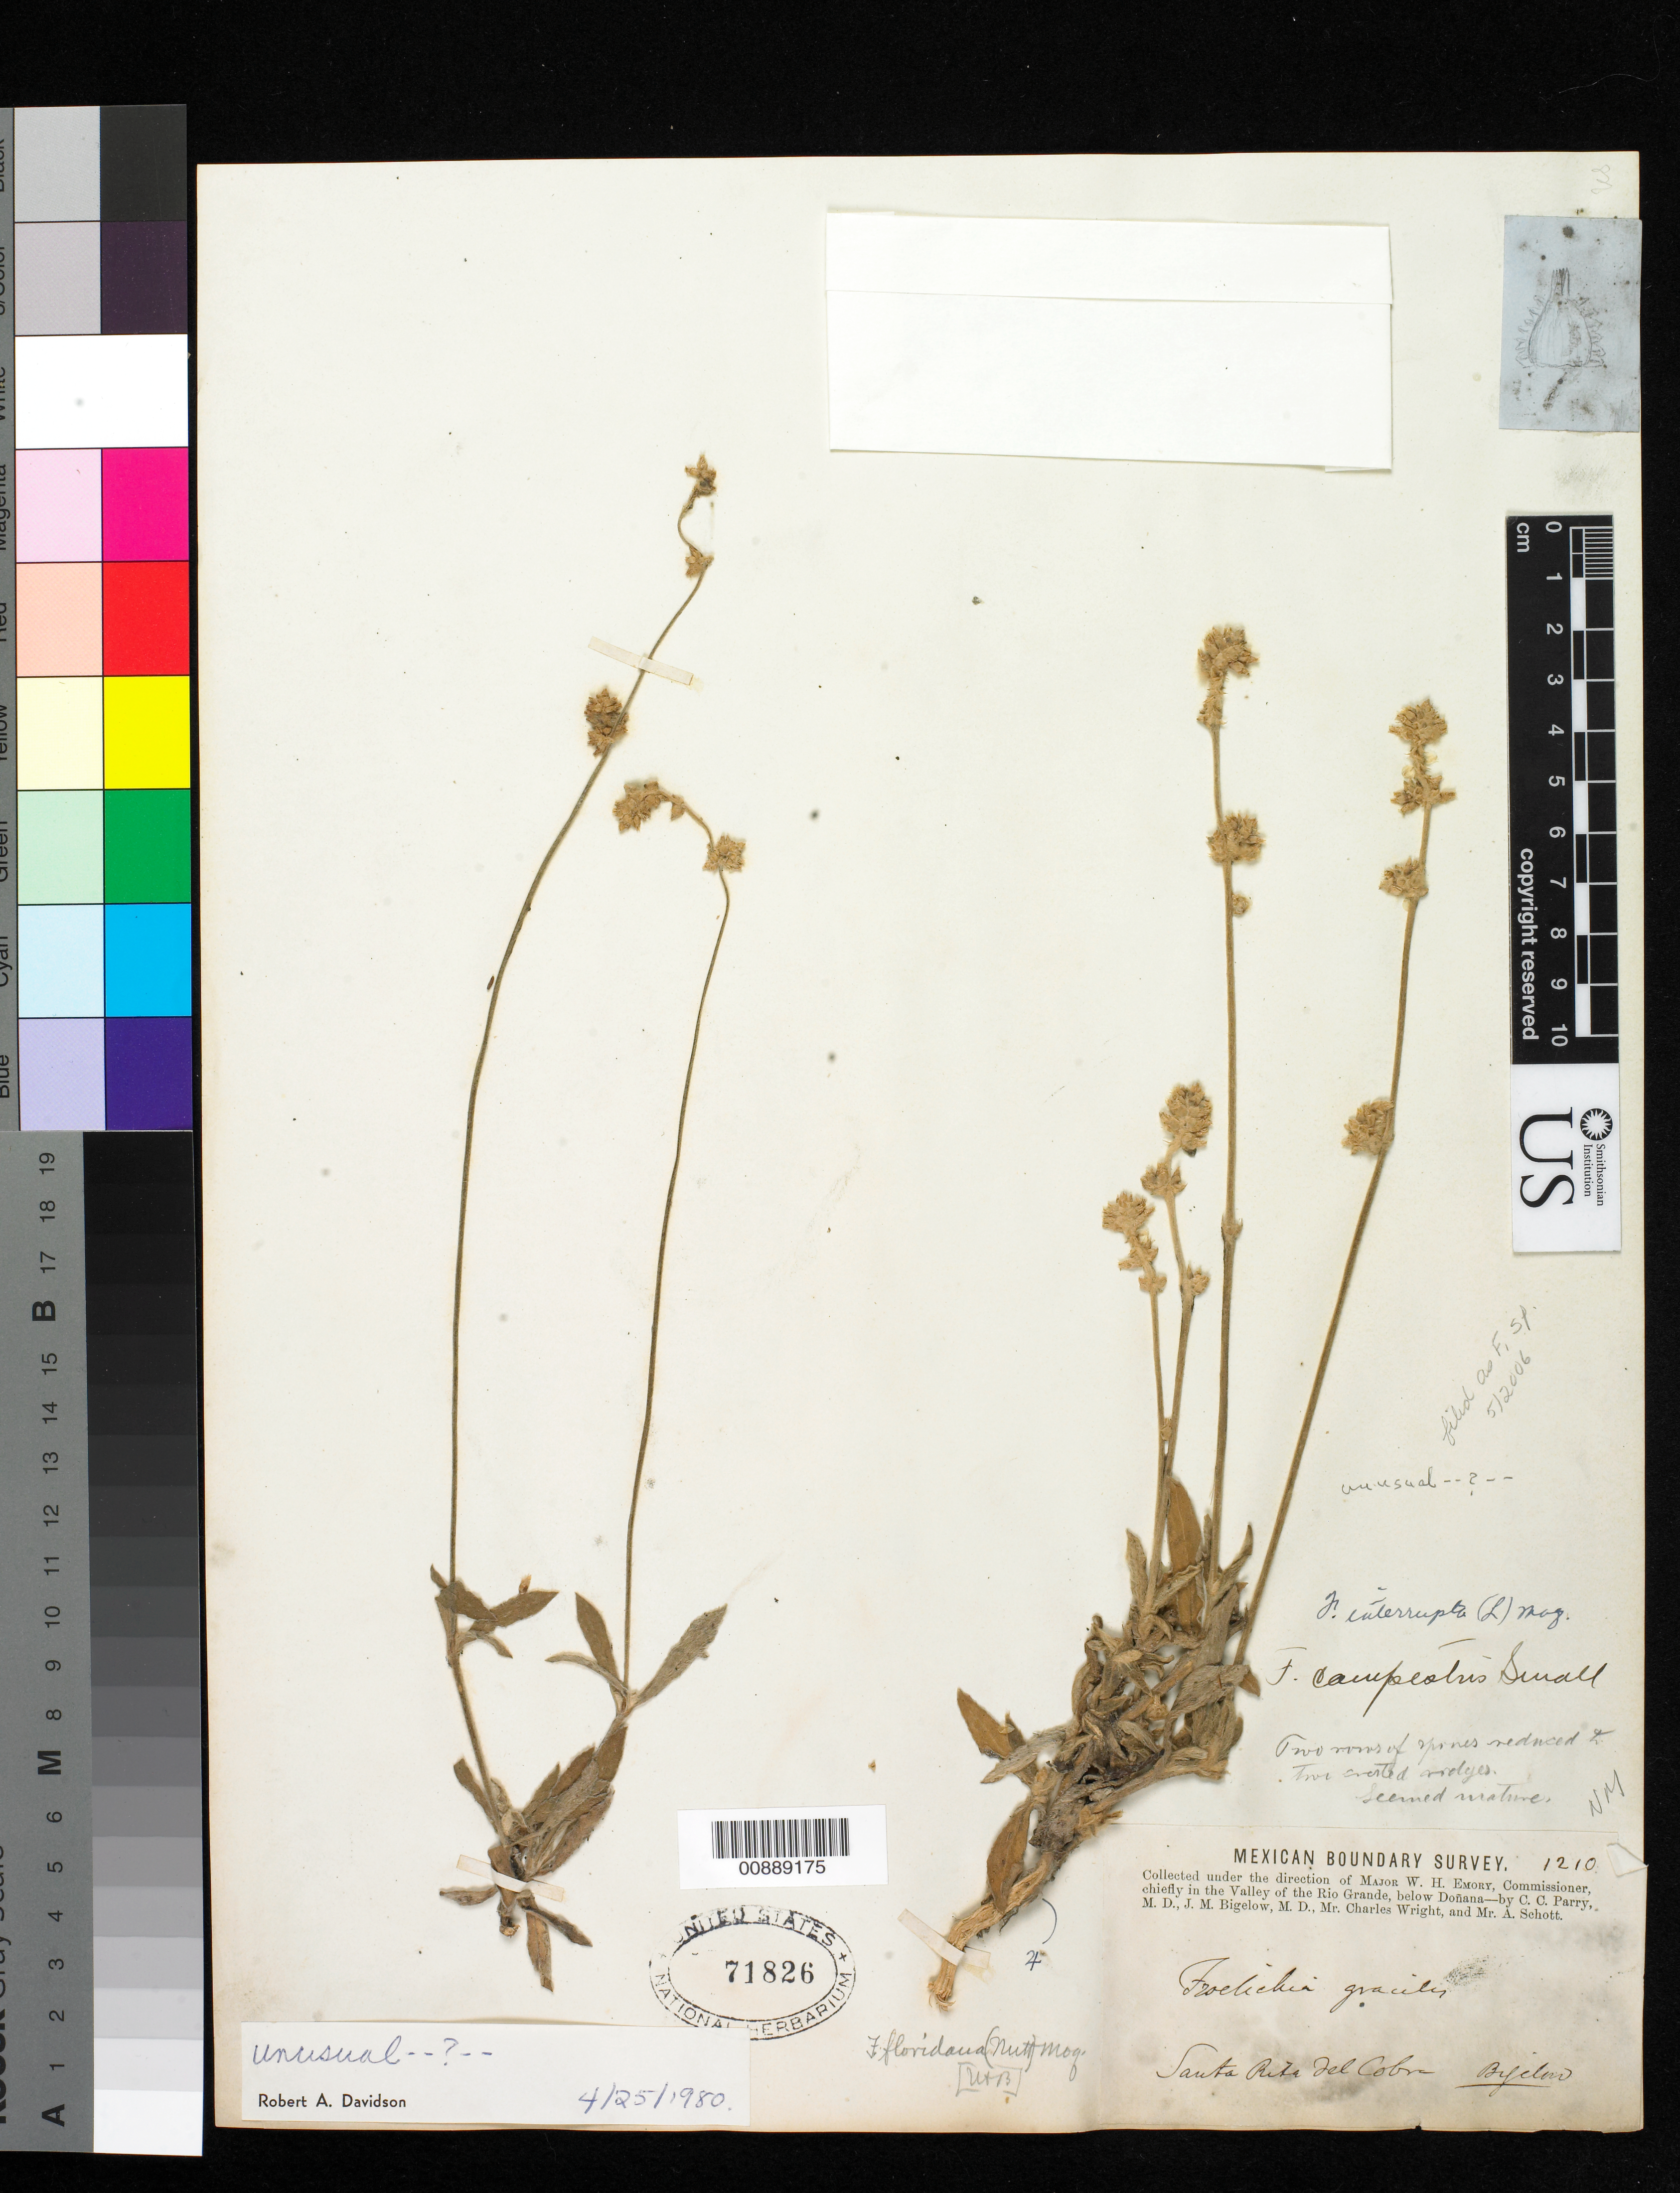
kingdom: Plantae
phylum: Tracheophyta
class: Magnoliopsida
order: Caryophyllales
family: Amaranthaceae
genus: Froelichia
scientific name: Froelichia sp.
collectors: J. M. Bigelow, C. C. Parry, C. Wright & A. C. V. Schott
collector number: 1210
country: United States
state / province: New Mexico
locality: Santa Rita del Cobre, New Mexico.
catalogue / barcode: US 71826